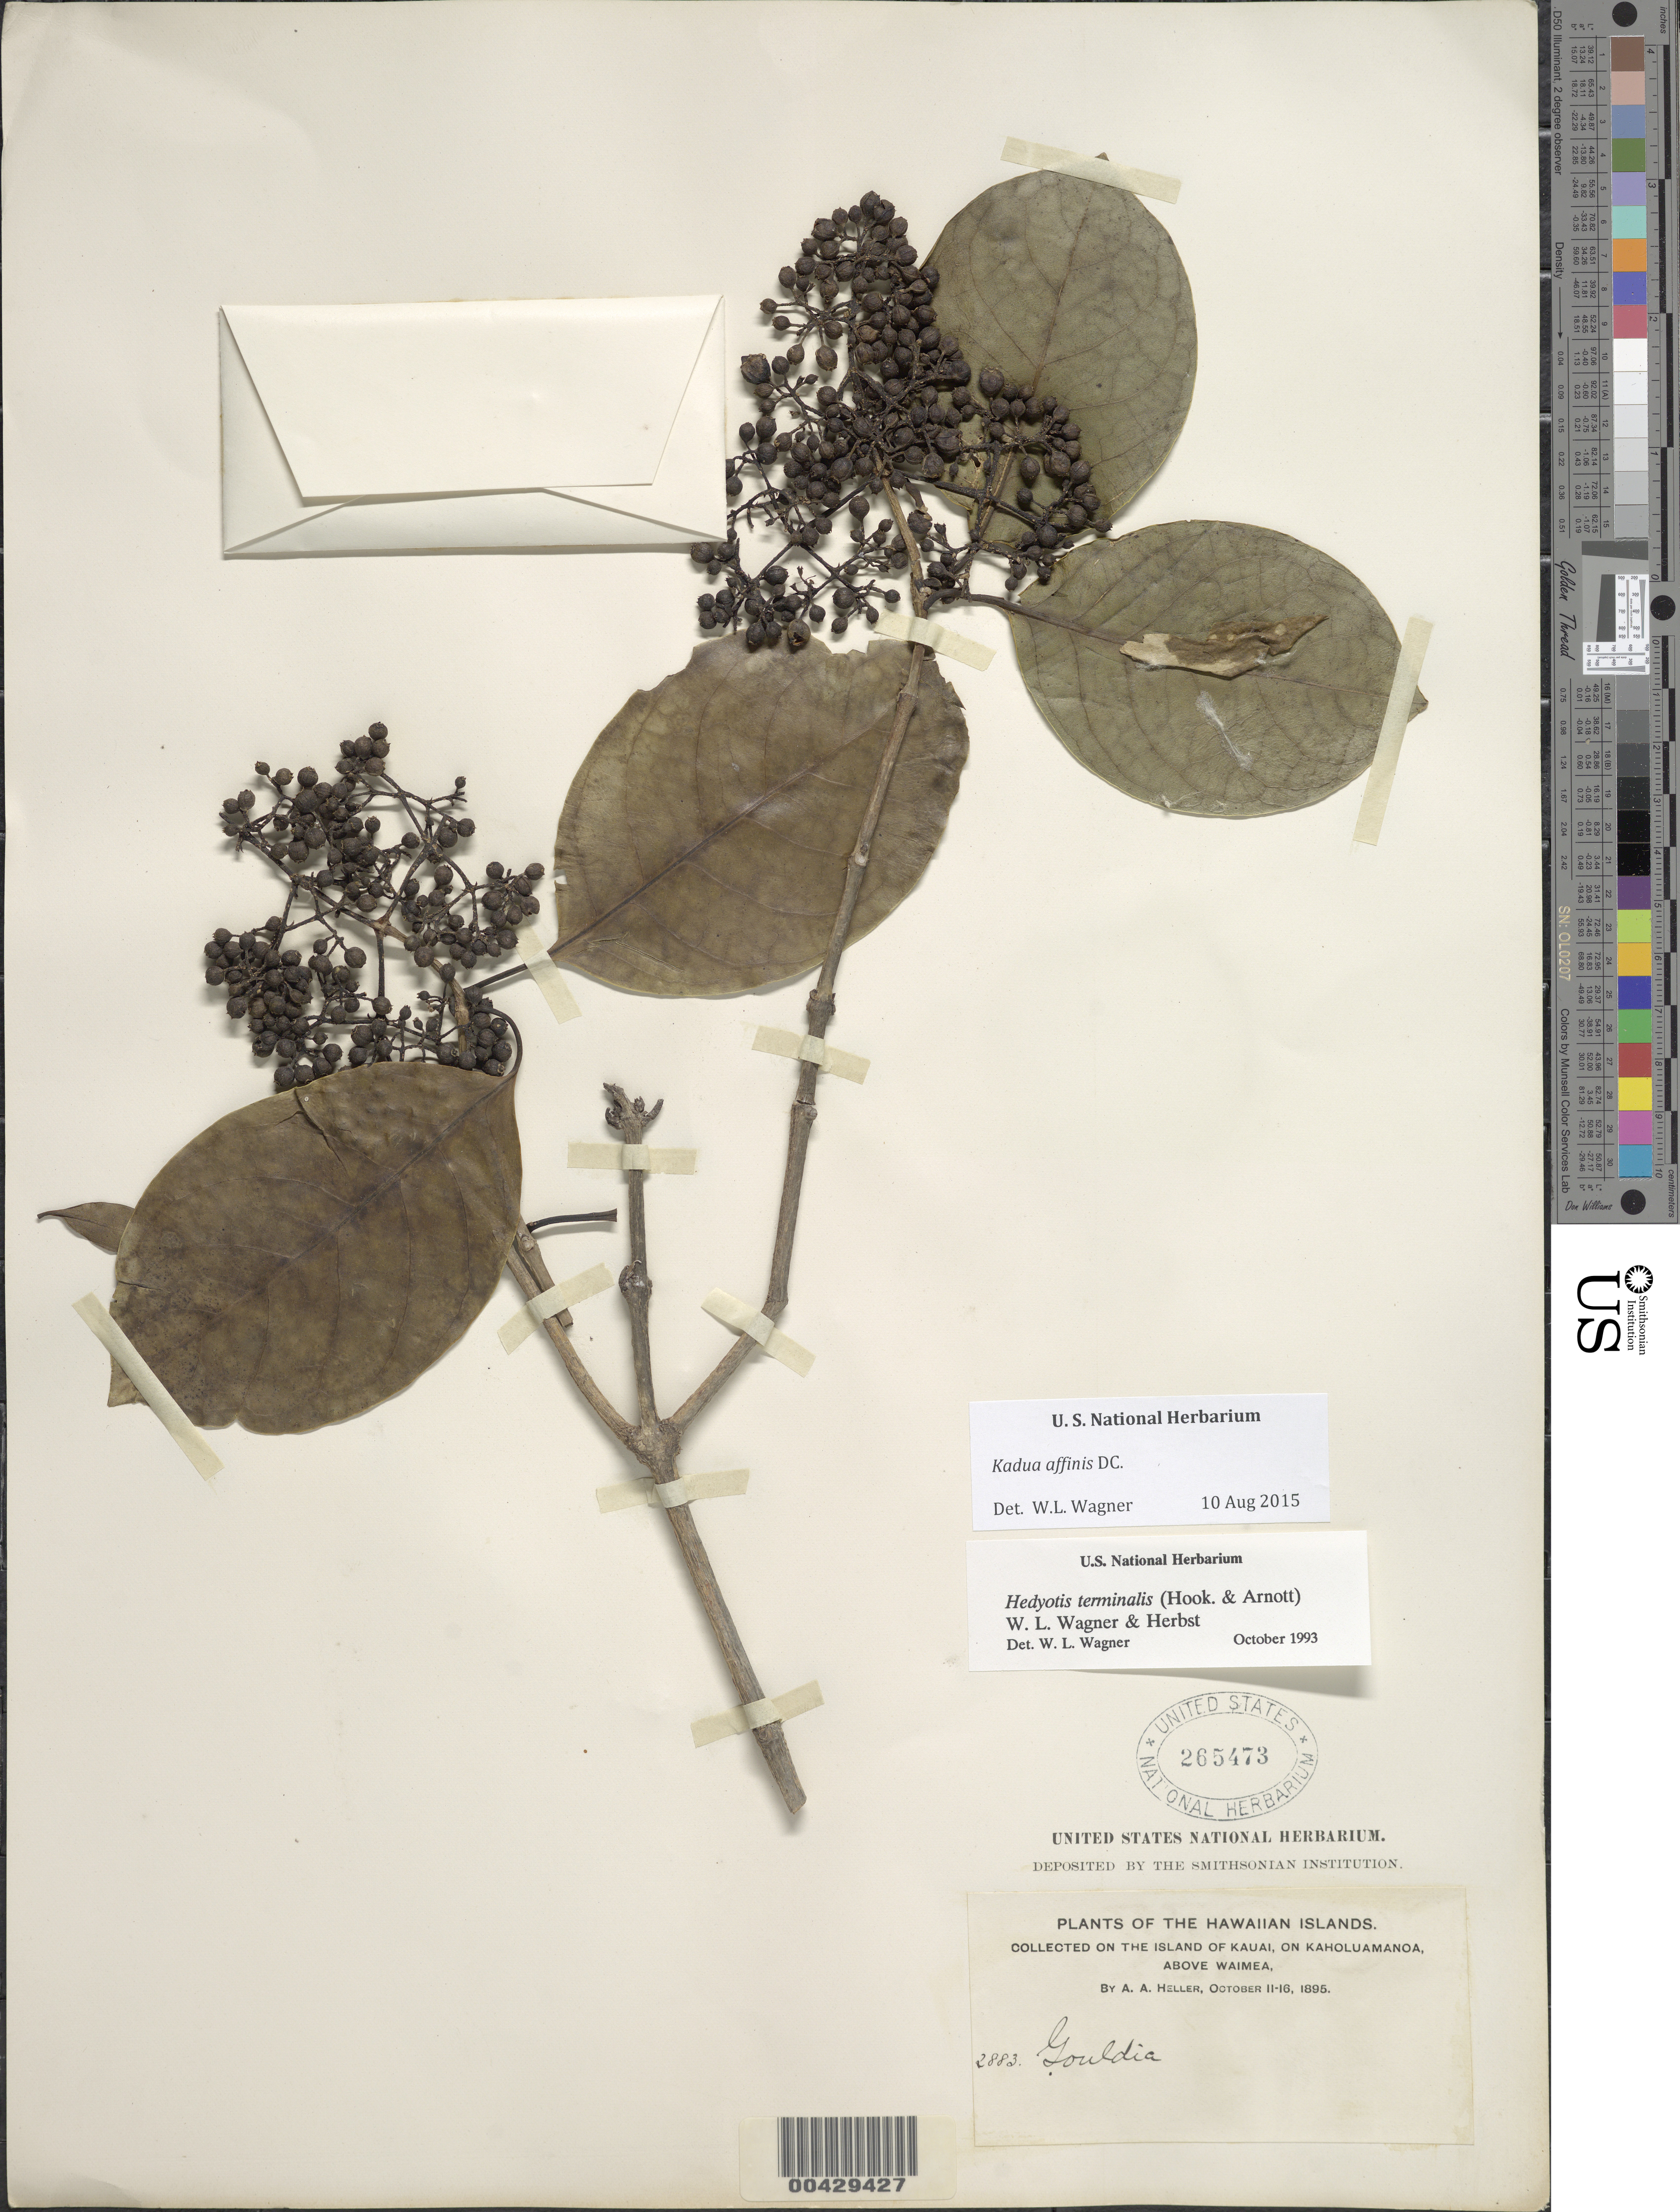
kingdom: Plantae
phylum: Tracheophyta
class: Magnoliopsida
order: Gentianales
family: Rubiaceae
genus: Kadua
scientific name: Kadua affinis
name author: DC.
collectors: A. A. Heller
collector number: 2883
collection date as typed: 11 Oct 1895 to 16 Oct 1895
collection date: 1895-10-11/1895-10-16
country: United States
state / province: Hawaii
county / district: Kauai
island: Kaua'i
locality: On Kaholuamanoa, above Waimea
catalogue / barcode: US 265473